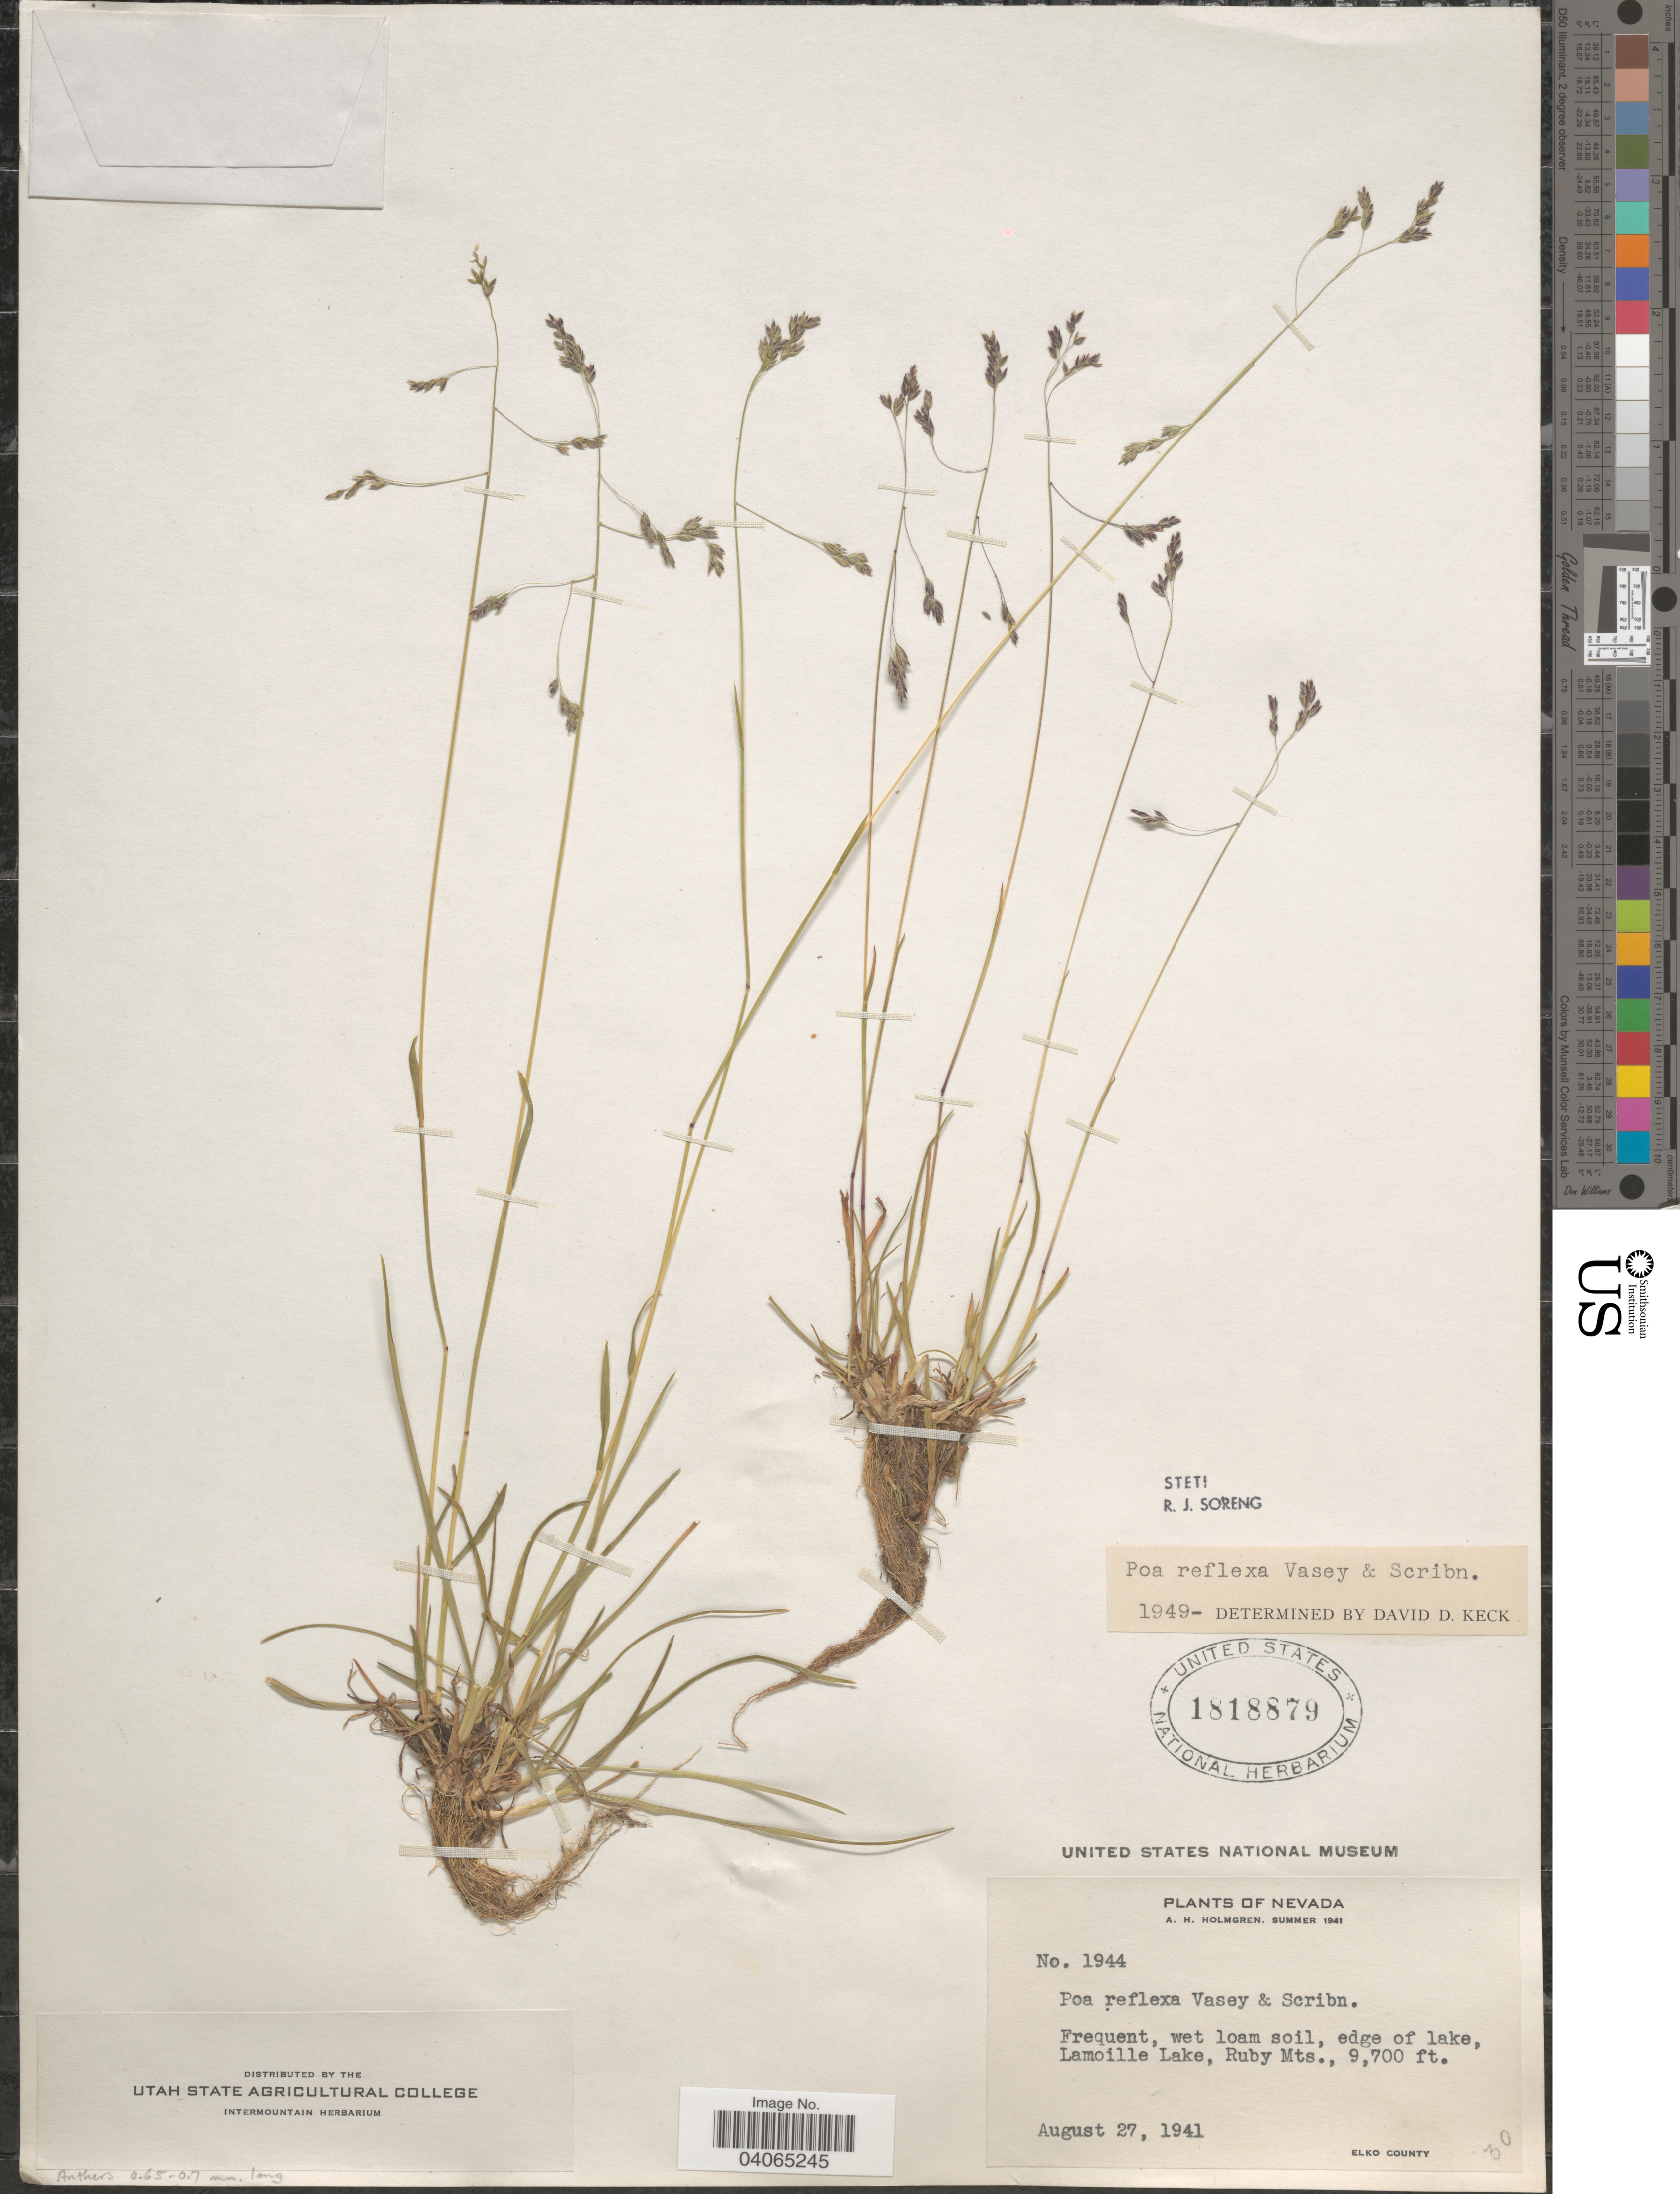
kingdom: Plantae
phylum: Tracheophyta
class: Liliopsida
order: Poales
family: Poaceae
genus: Poa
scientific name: Poa reflexa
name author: Vasey & Scribn.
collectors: A. H. Holmgren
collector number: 1944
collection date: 1941-08-27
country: United States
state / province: Nevada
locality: Edge of lake, Lamoille Lake, Ruby Mts., Elko County.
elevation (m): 2957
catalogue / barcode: US 1818879